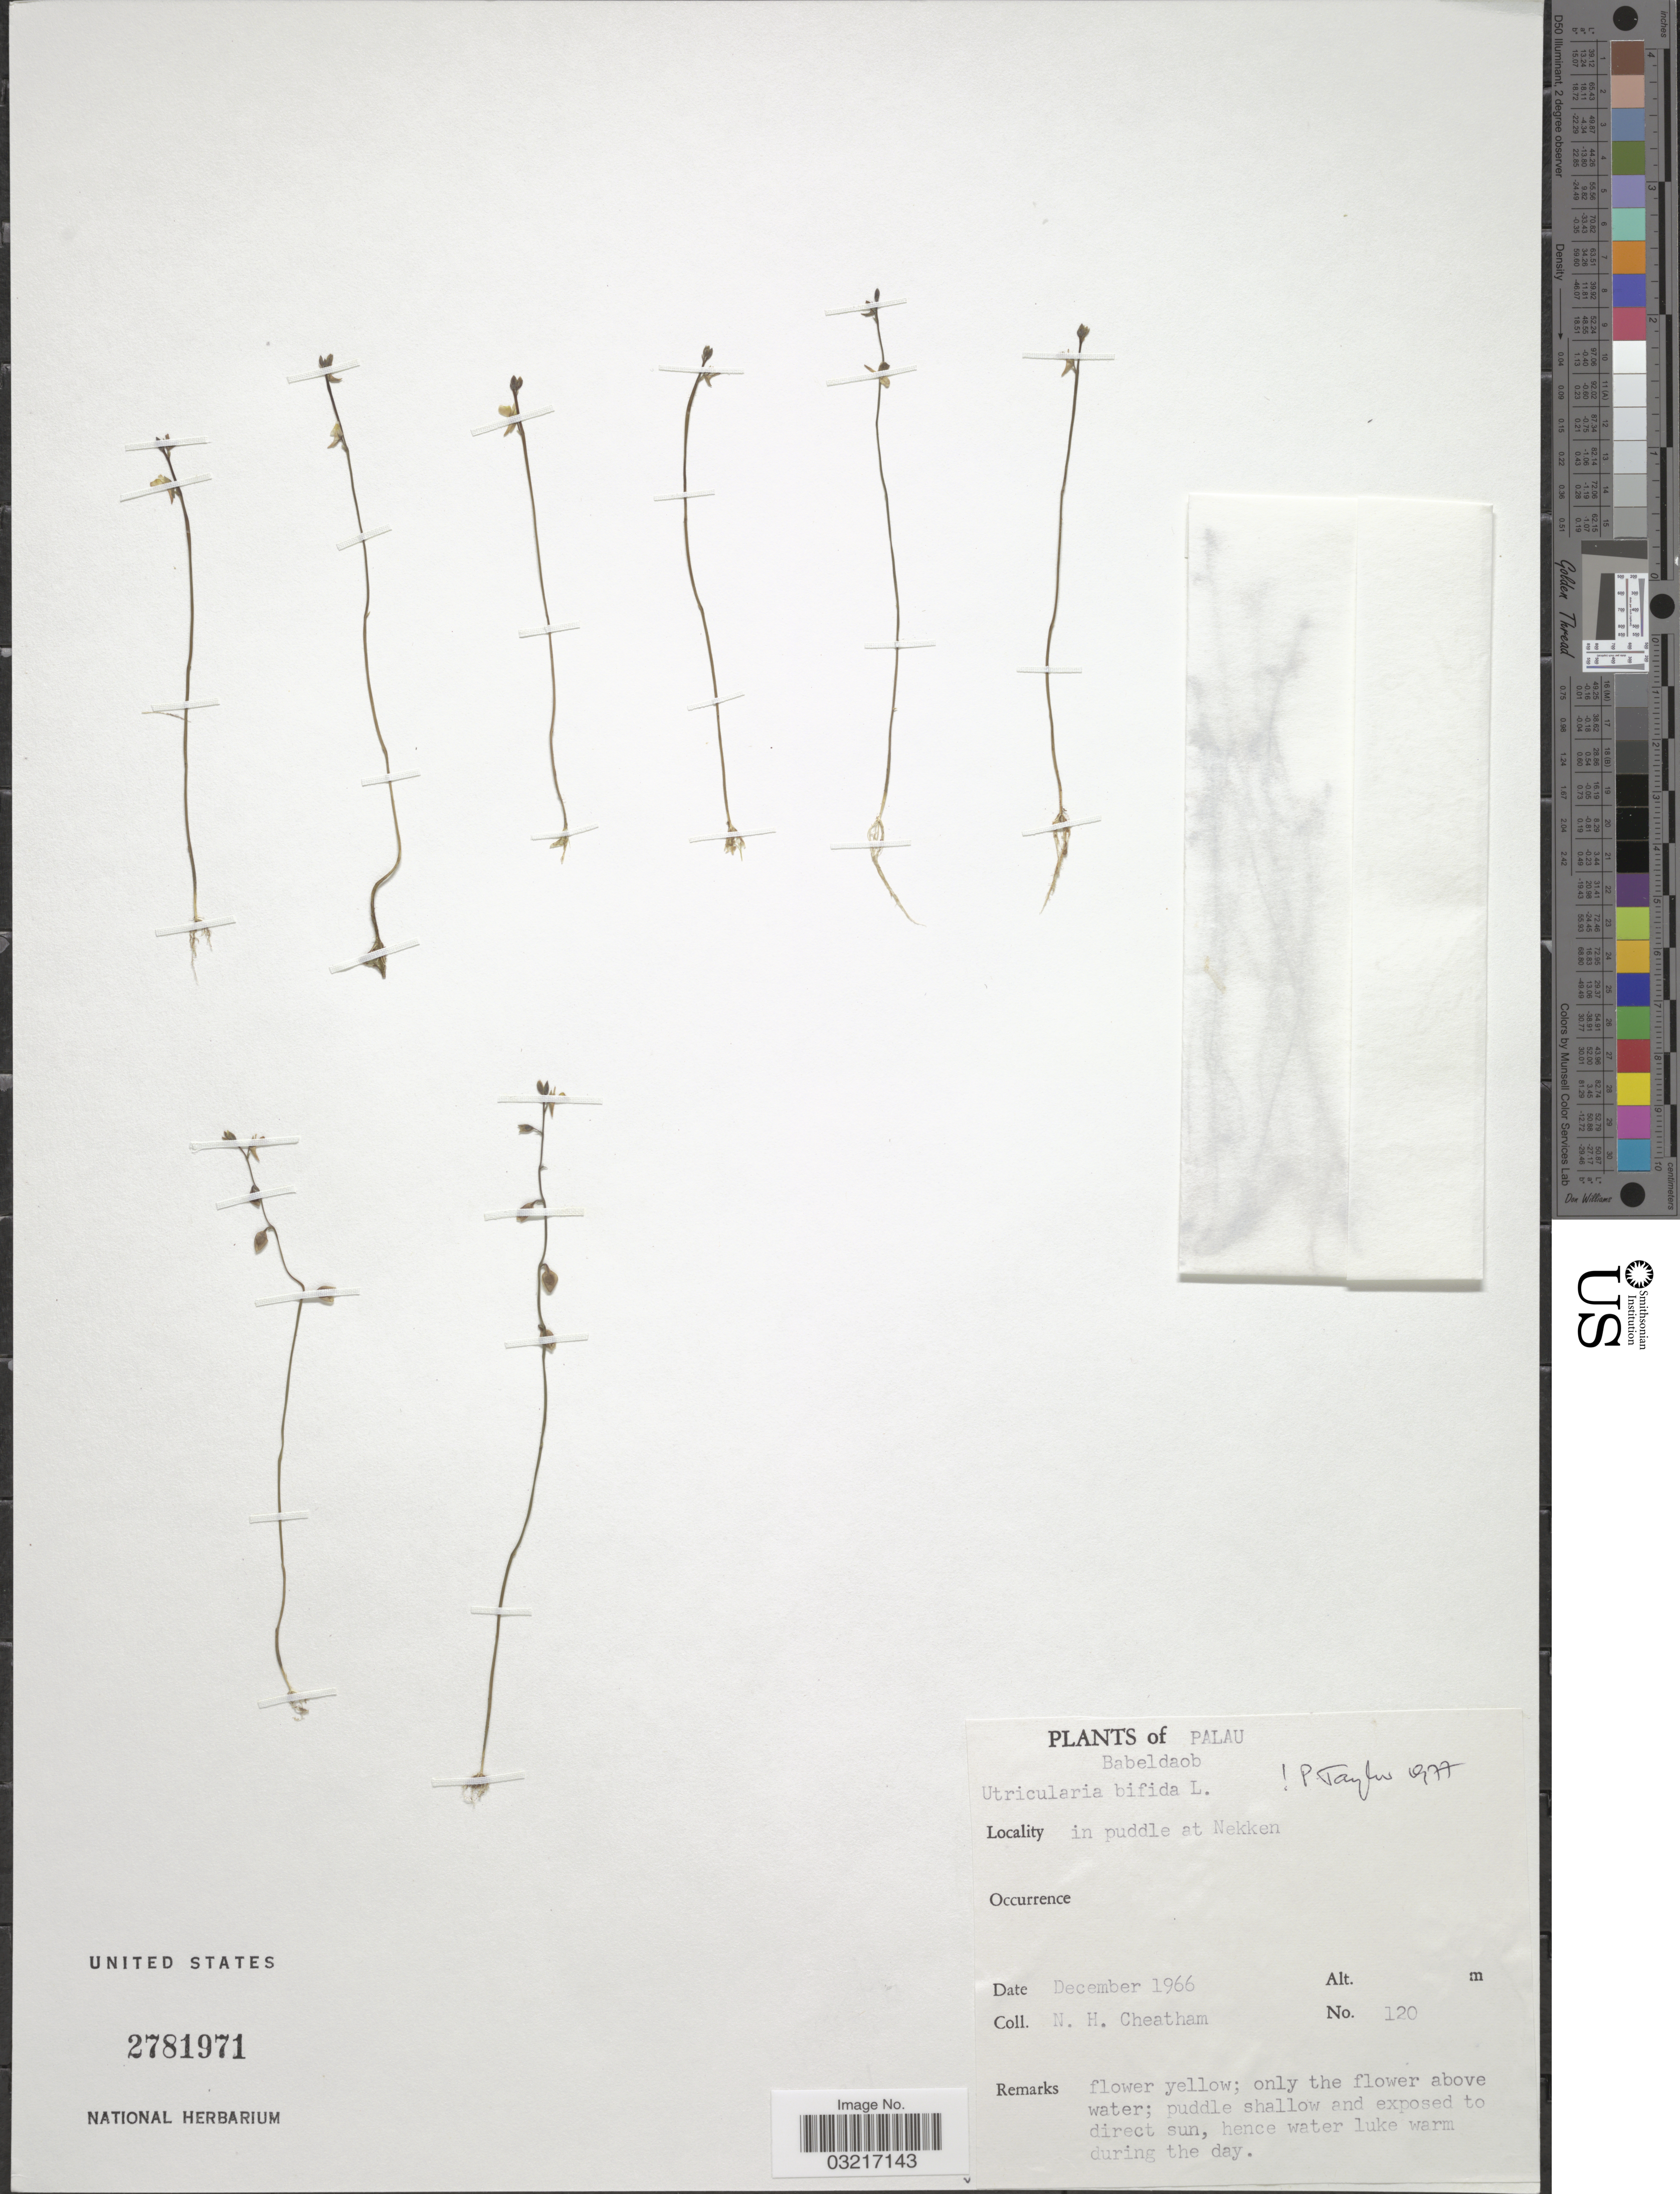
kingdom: Plantae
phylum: Tracheophyta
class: Magnoliopsida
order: Lamiales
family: Lentibulariaceae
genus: Utricularia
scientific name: Utricularia bifida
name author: L.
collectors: N. H. Cheatham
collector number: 120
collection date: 1966-12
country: Palau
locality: Palau, in puddle at Nekken.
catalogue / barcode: US 2781971